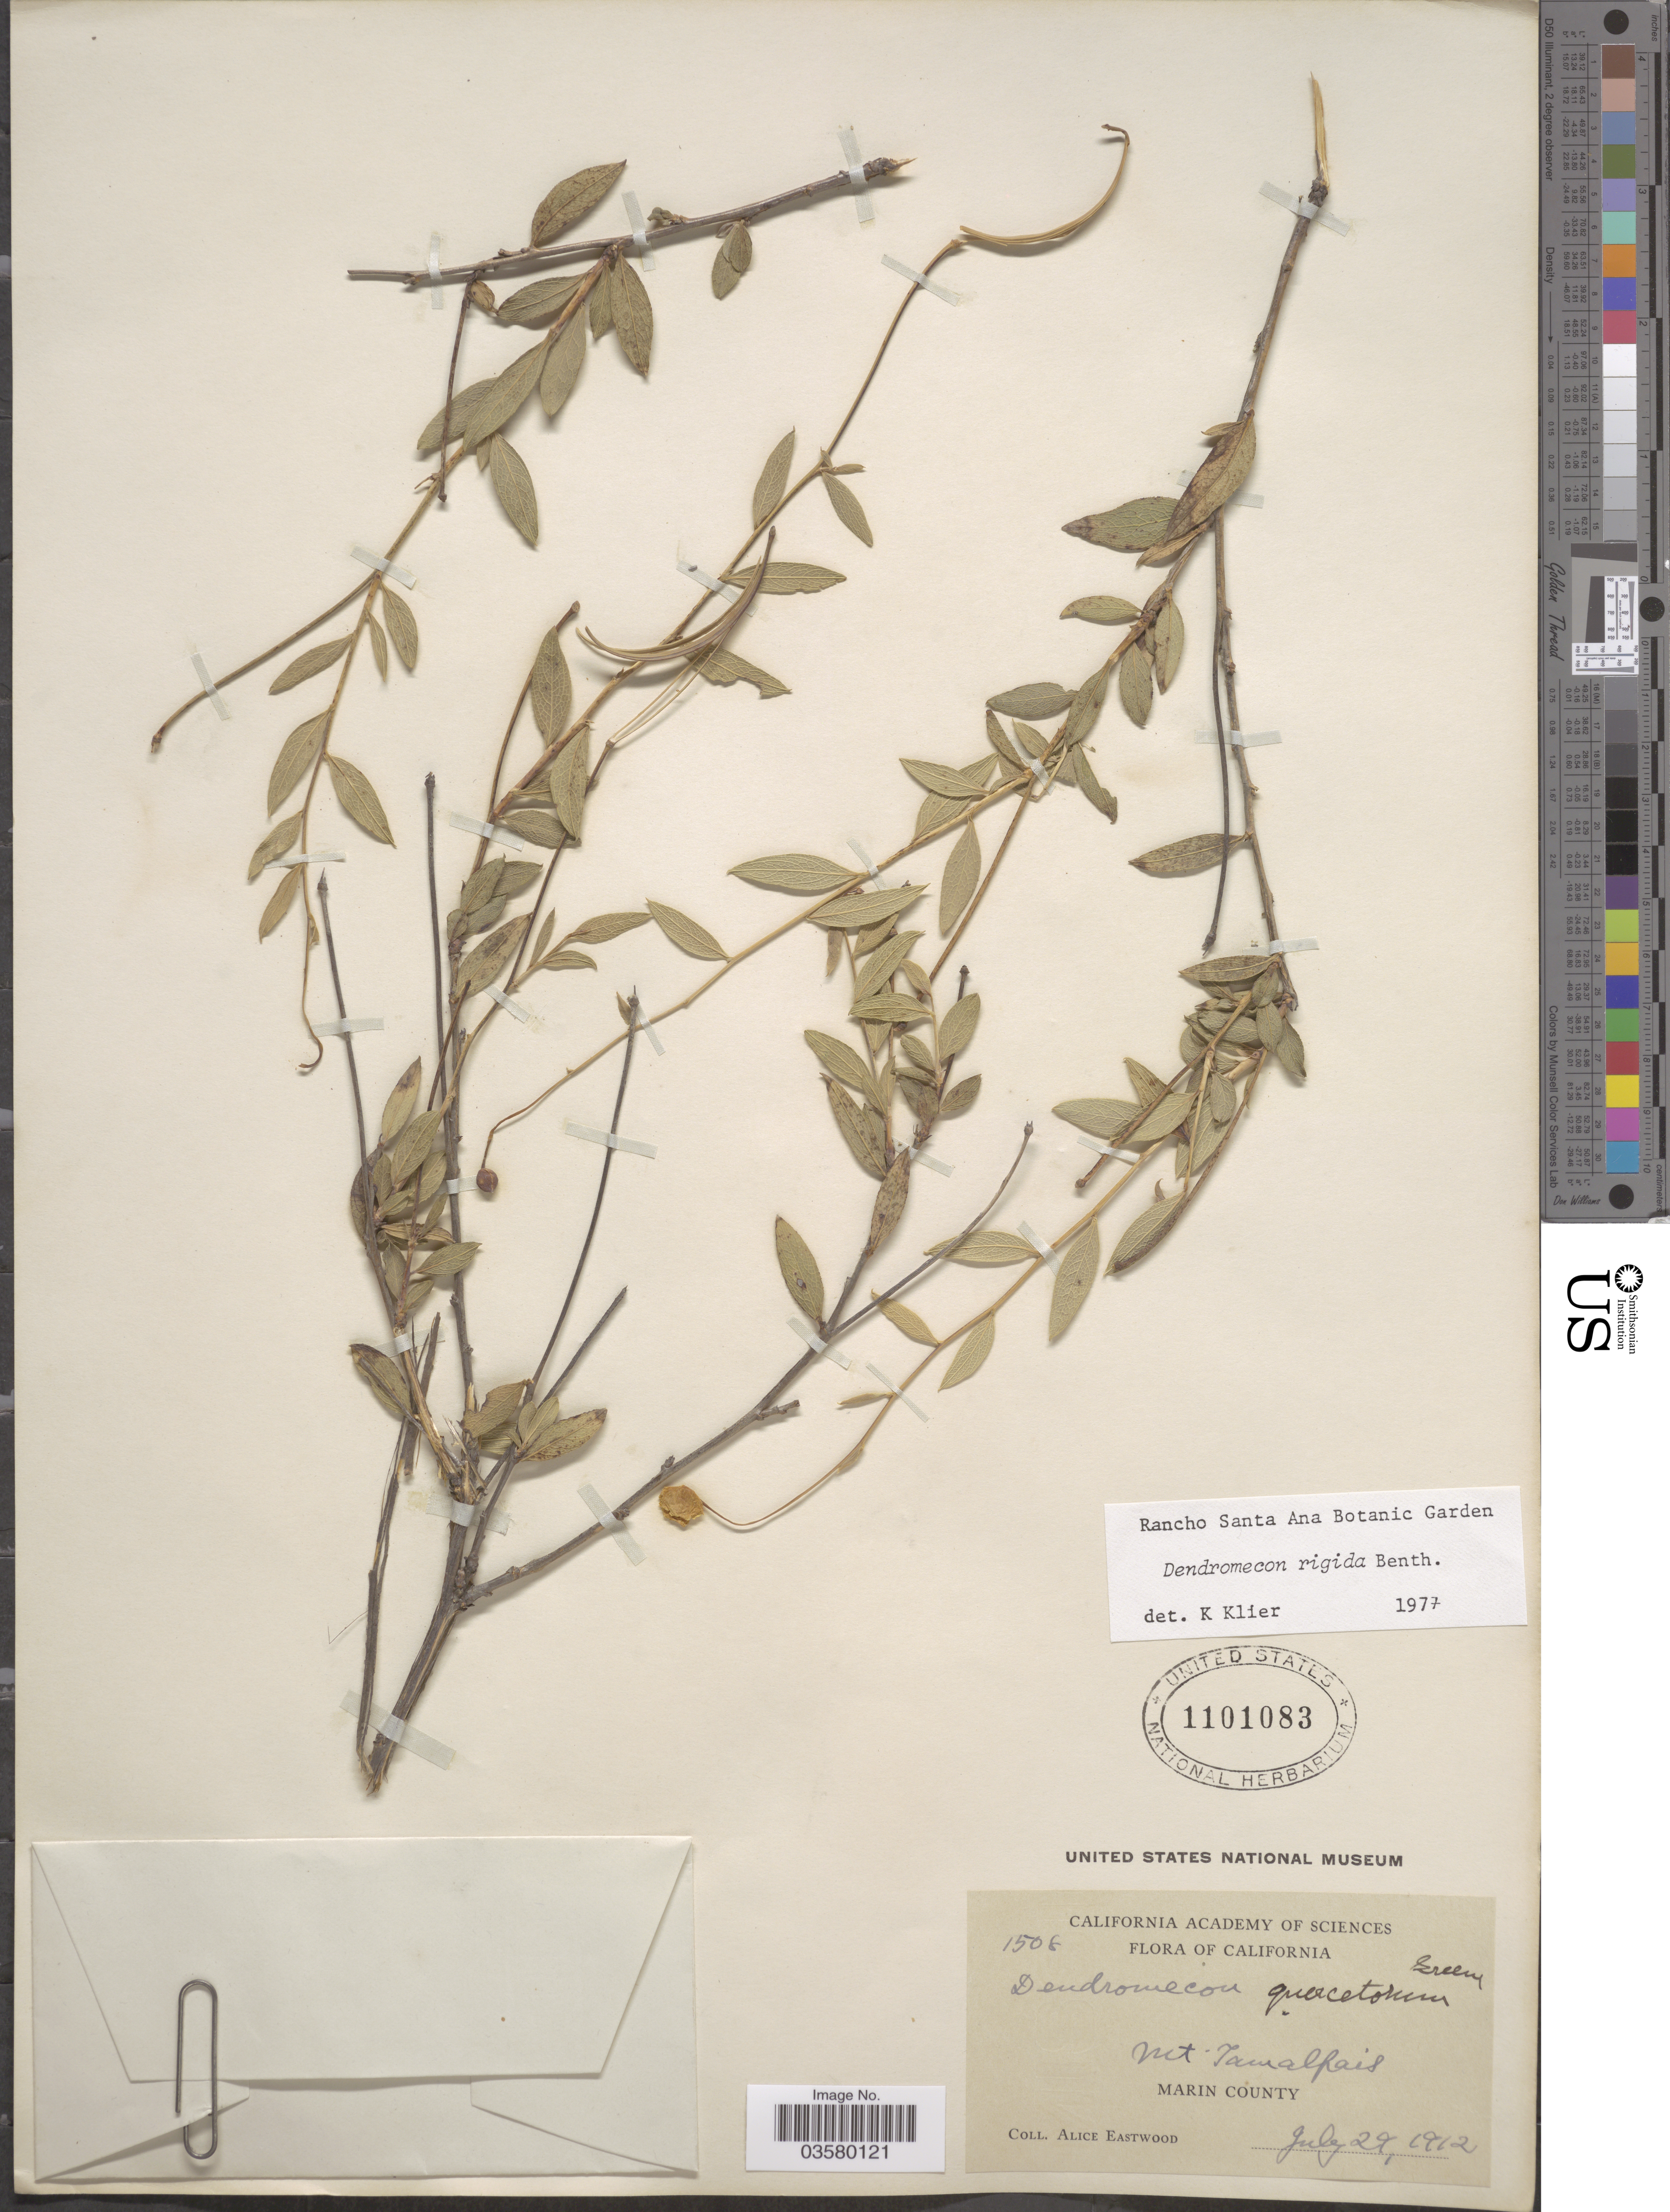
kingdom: Plantae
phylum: Tracheophyta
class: Magnoliopsida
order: Ranunculales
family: Papaveraceae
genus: Dendromecon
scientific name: Dendromecon rigida subsp. rigida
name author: Benth.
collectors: A. Eastwood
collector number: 1508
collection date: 1912-07-29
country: United States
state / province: California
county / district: Marin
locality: Mt. Tamalpais, Marin County.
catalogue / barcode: US 1101083